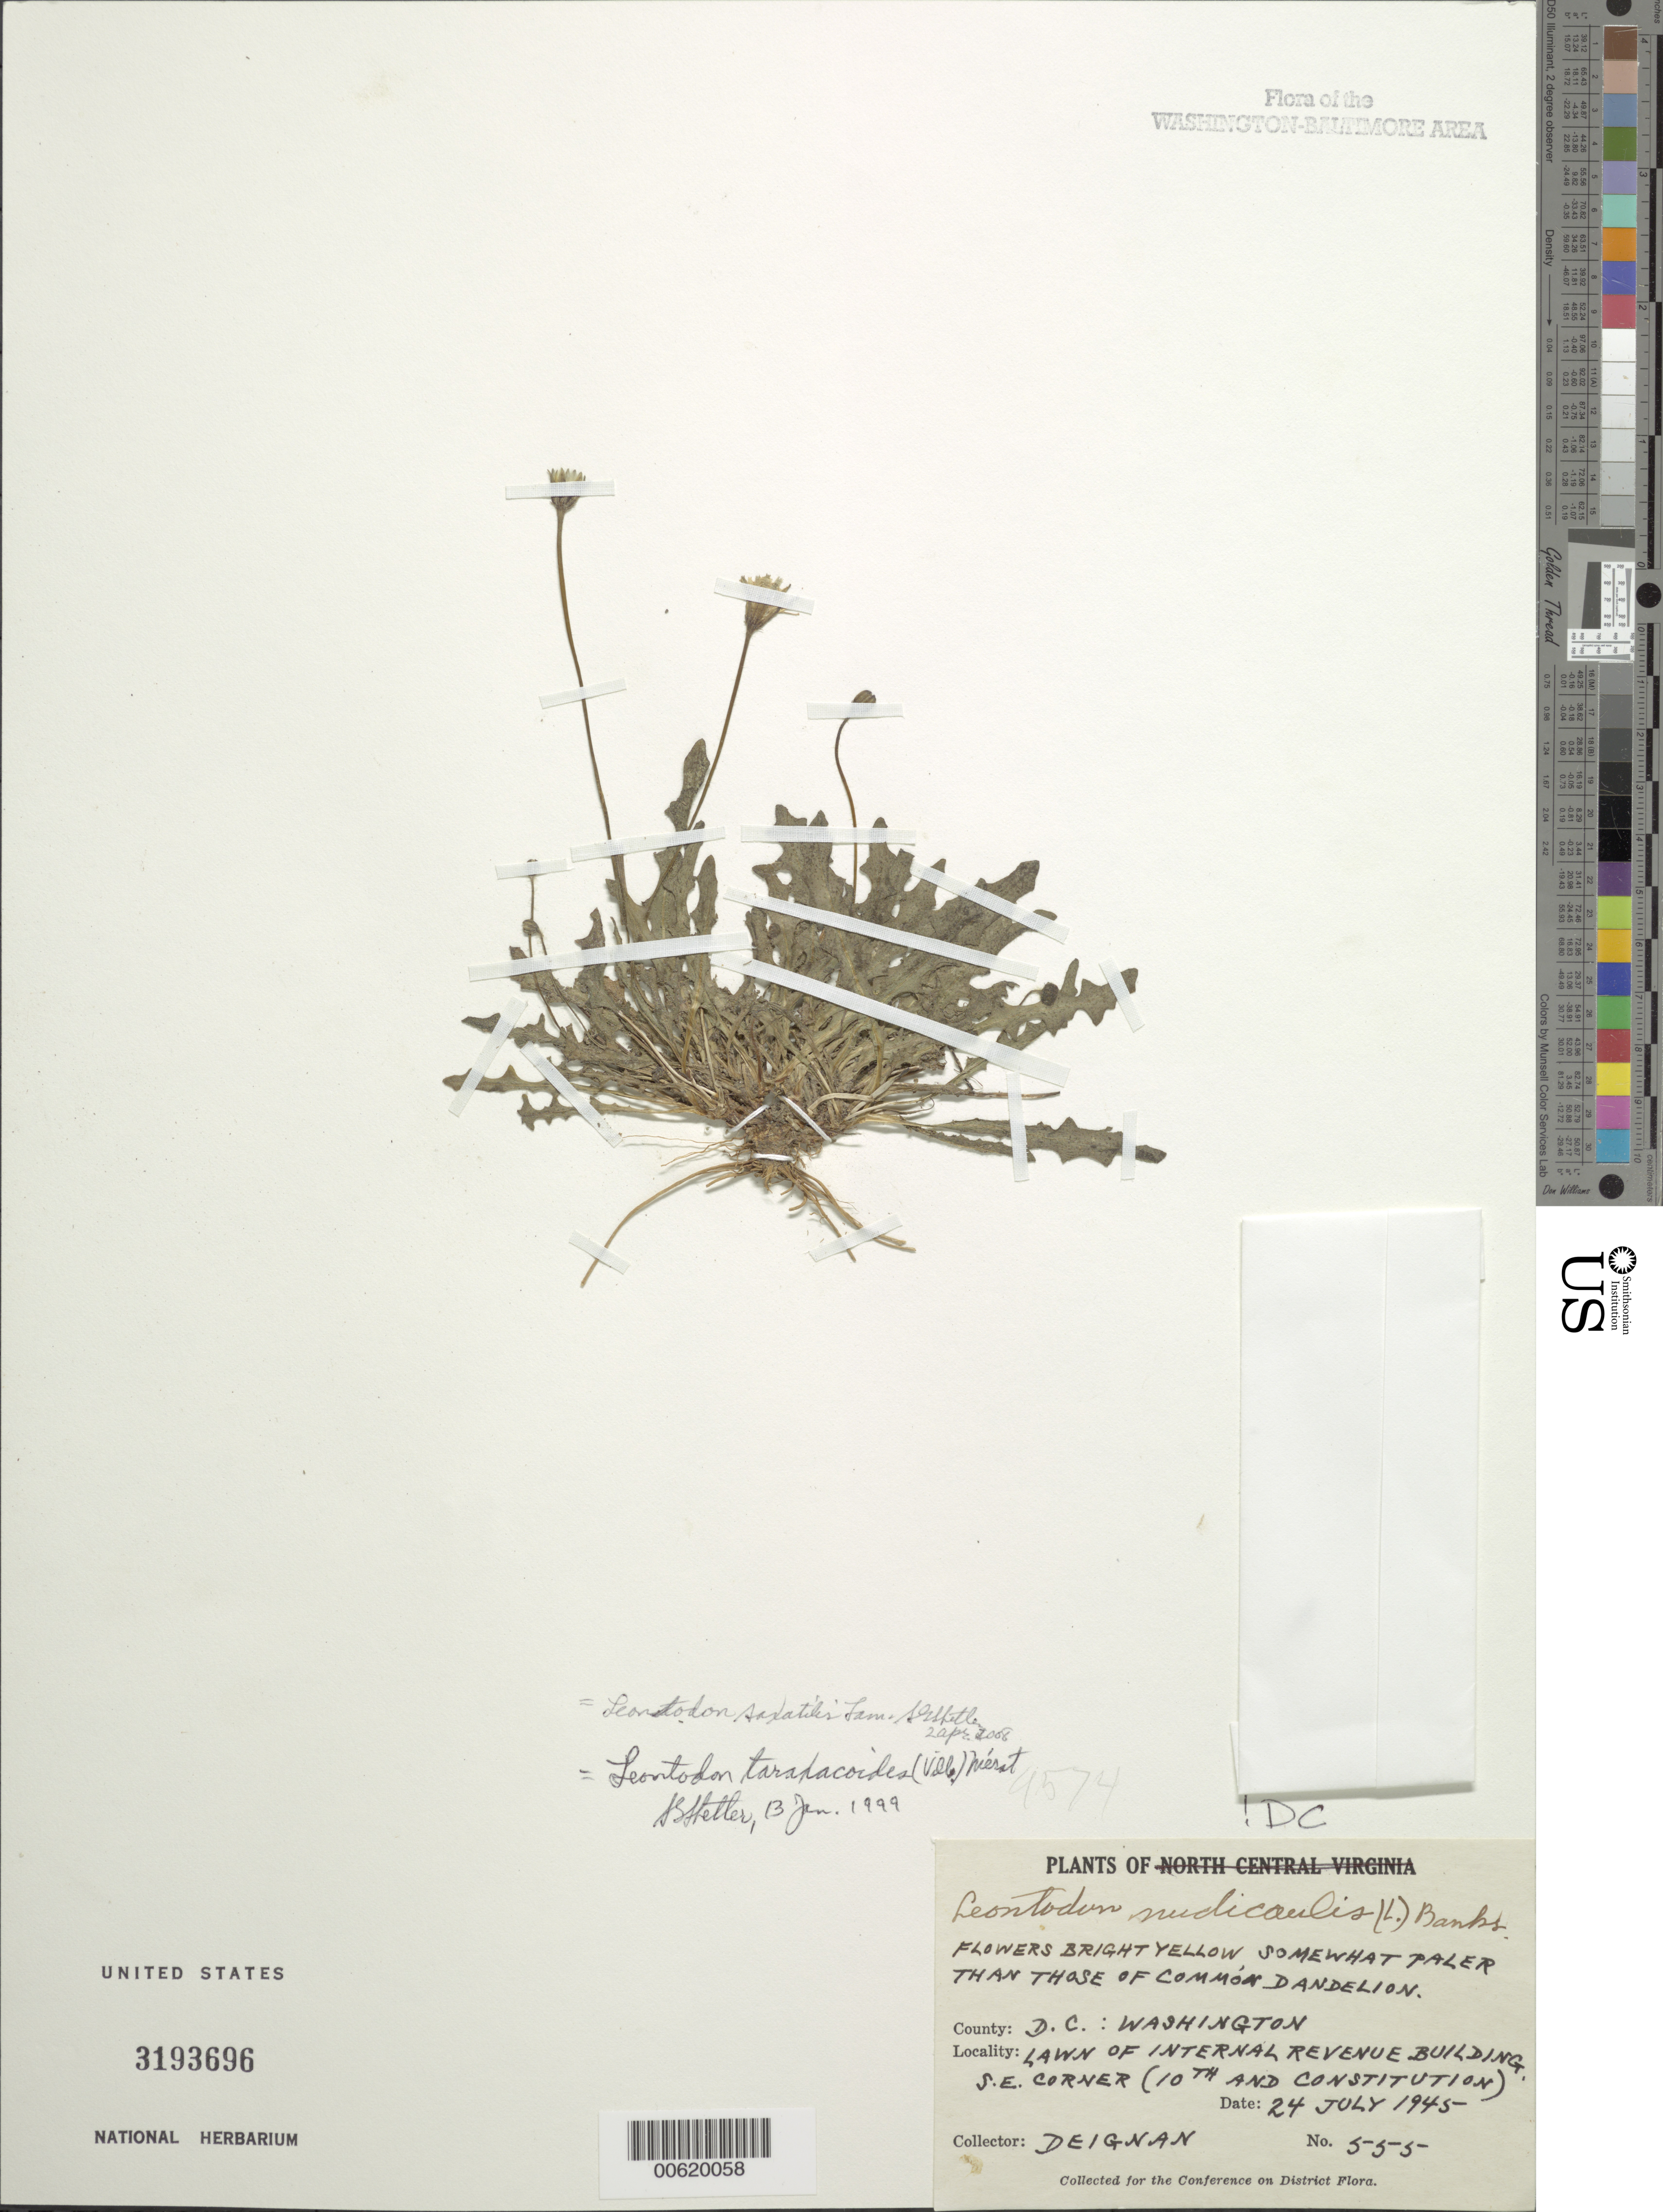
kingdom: Plantae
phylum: Tracheophyta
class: Magnoliopsida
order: Asterales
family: Asteraceae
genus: Leontodon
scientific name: Leontodon crispus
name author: Vill.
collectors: -. Deignan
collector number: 555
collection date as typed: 24 Jul 1945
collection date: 1945-07-24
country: United States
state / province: District of Columbia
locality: lawn of Internal Revenue Building, SE corner, 10th and Constitution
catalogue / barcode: US 3193696